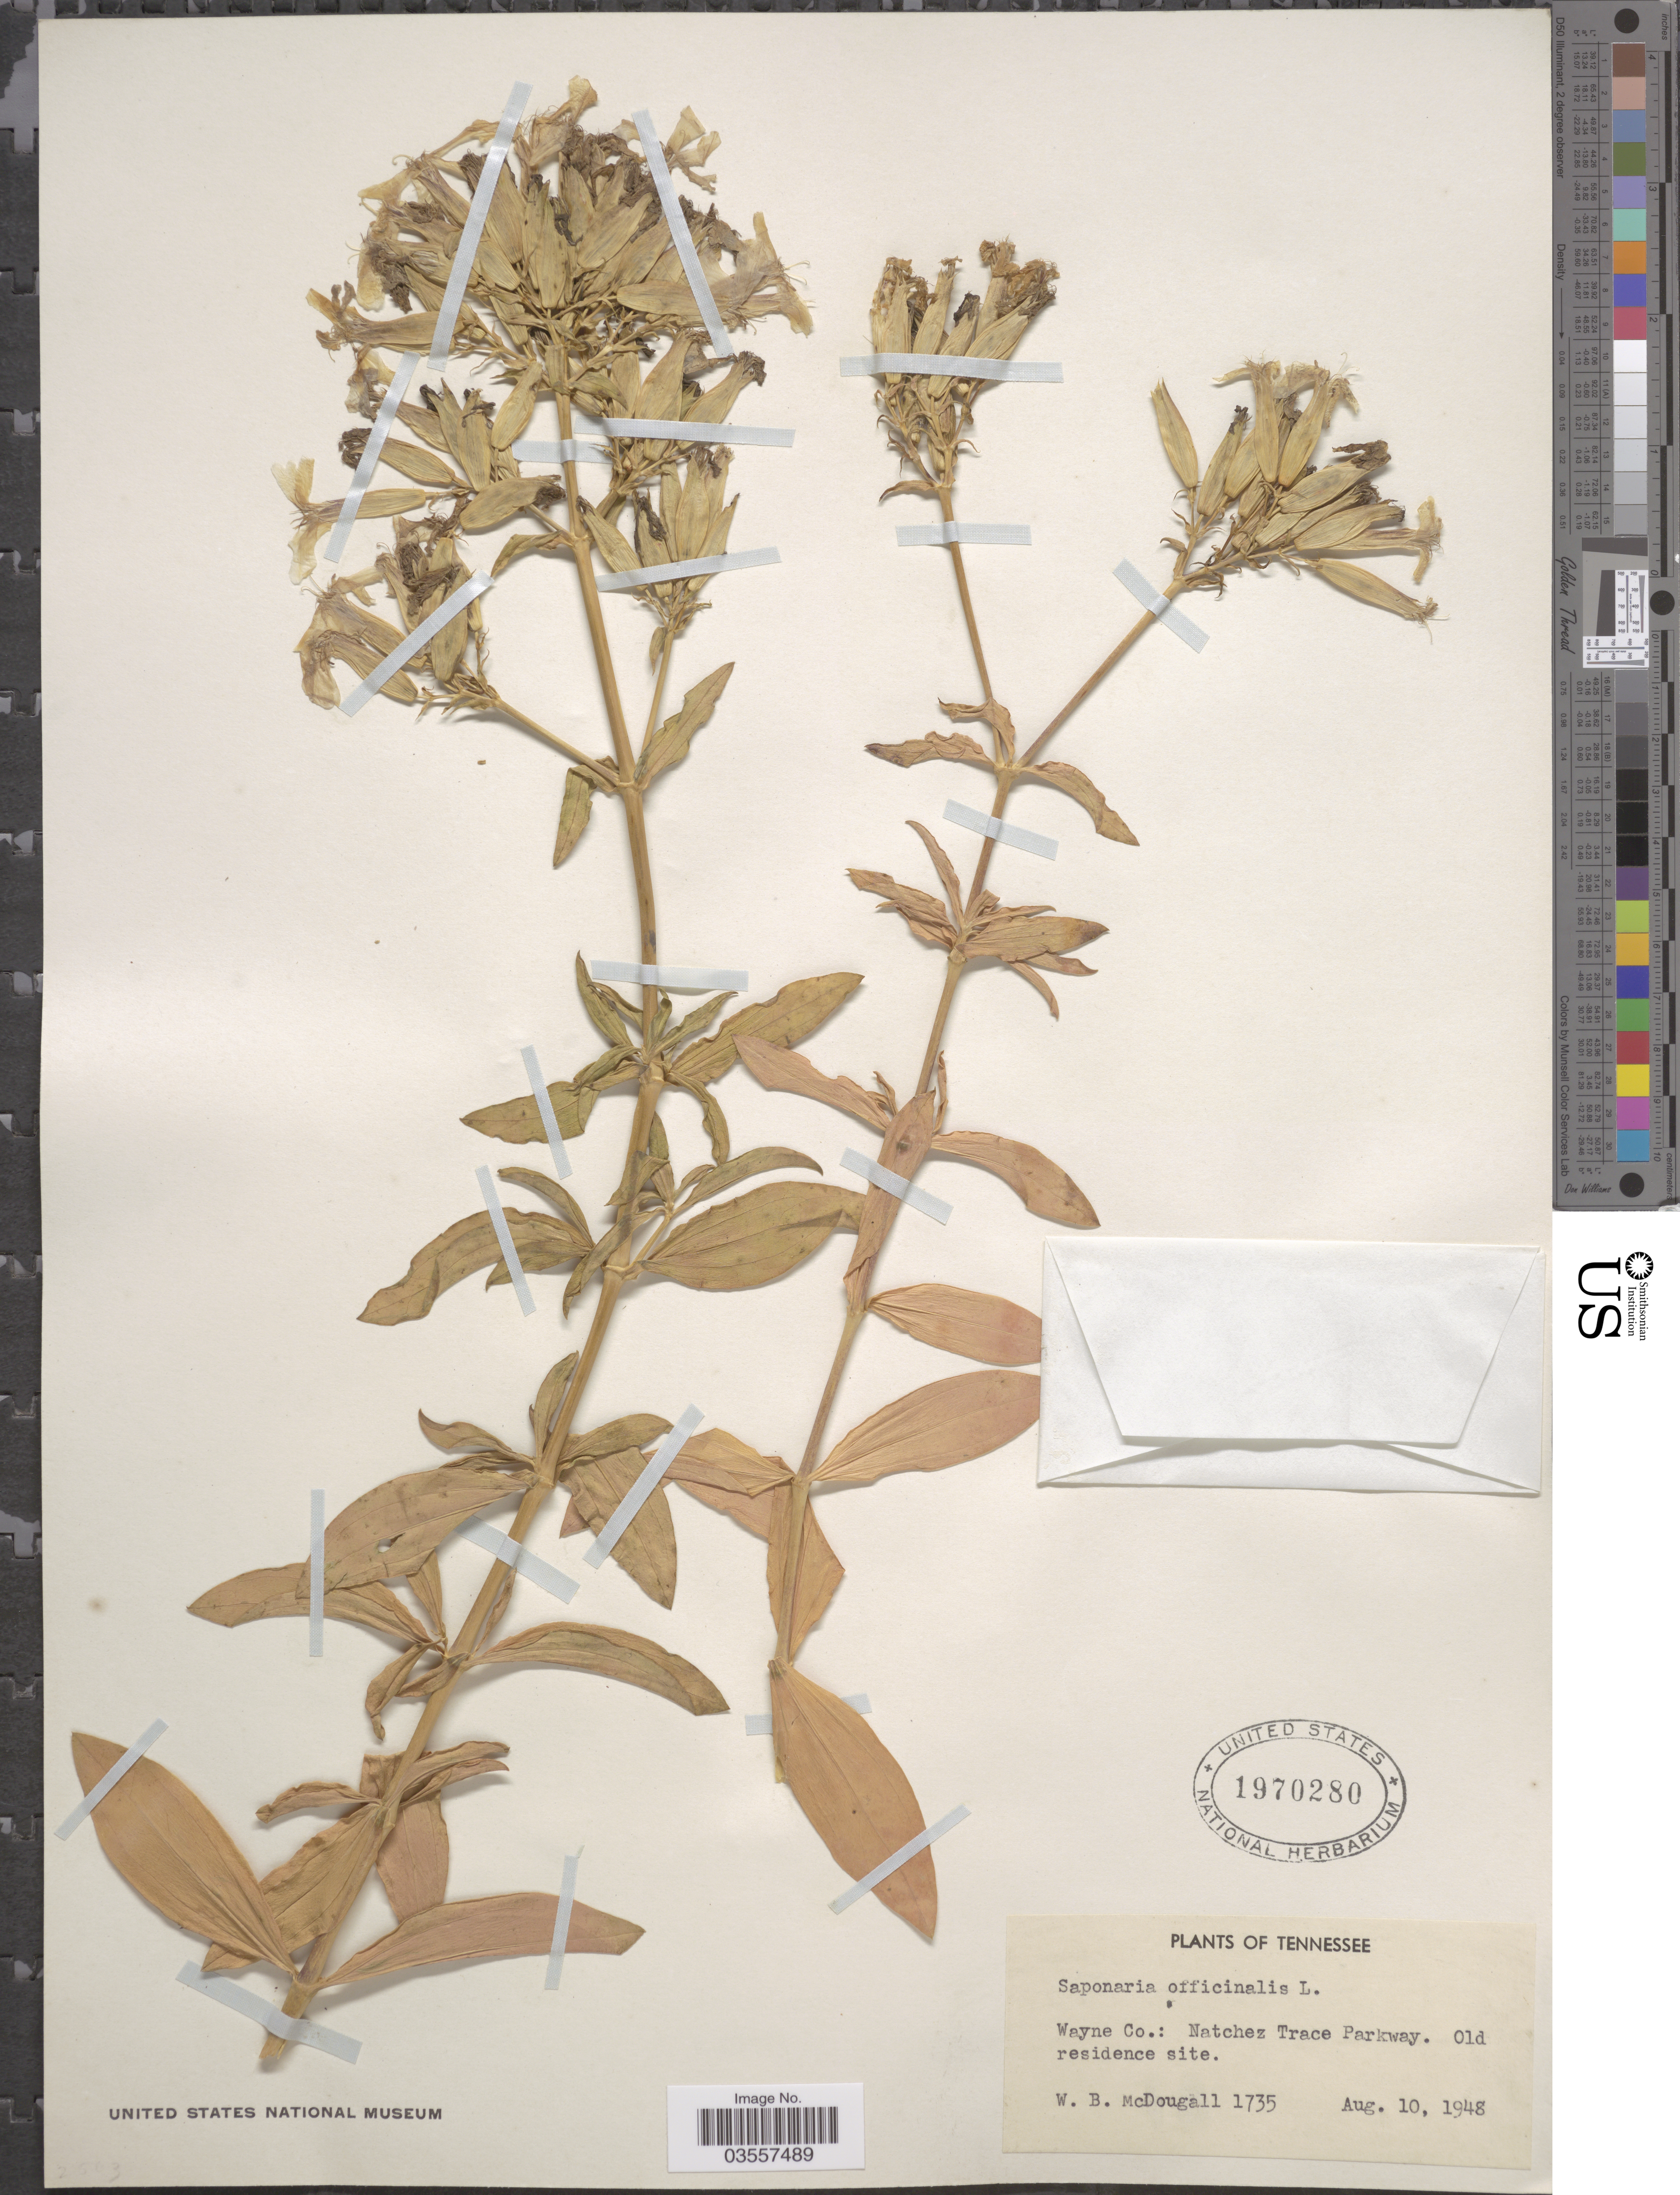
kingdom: Plantae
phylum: Tracheophyta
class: Magnoliopsida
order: Caryophyllales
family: Caryophyllaceae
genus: Saponaria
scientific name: Saponaria officinalis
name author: L.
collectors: W. B. McDougall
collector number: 1735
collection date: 1948-08-10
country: United States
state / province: Tennessee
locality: Wayne Co.: Natchez Trace Parkway. Old residence site.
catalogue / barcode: US 1970280